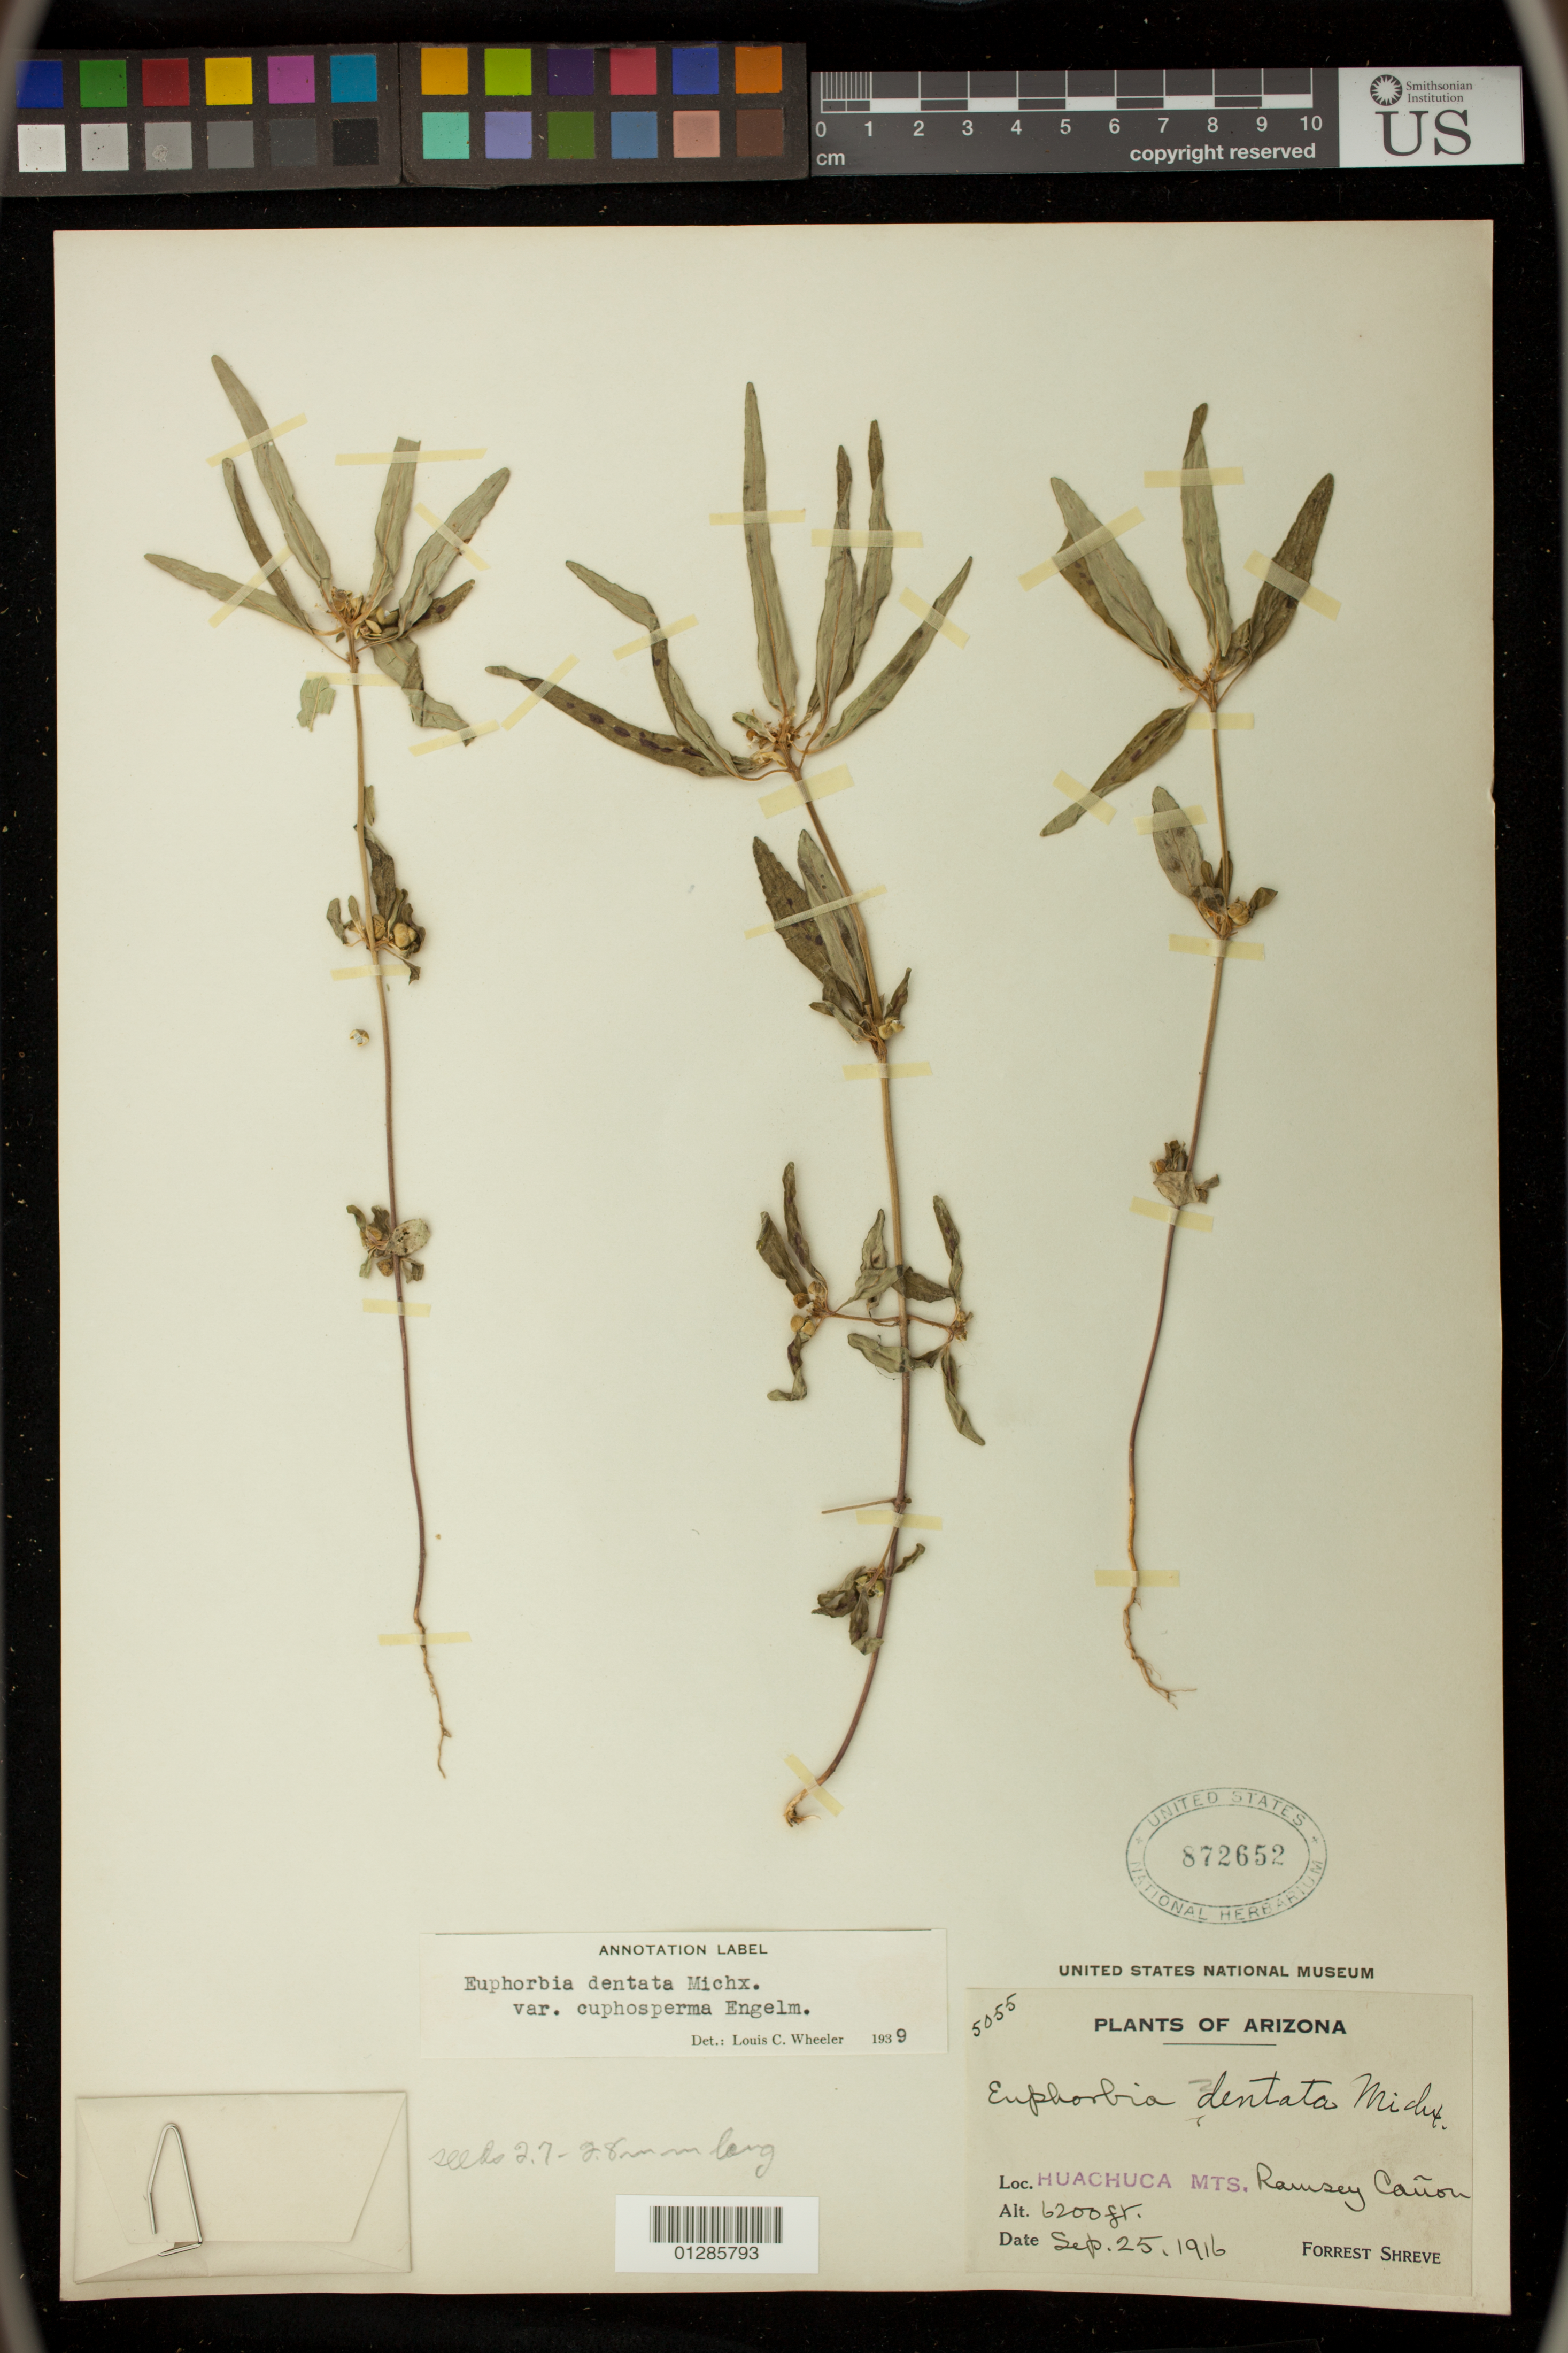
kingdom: Plantae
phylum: Tracheophyta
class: Magnoliopsida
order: Malpighiales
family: Euphorbiaceae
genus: Euphorbia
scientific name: Euphorbia dentata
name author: Michx.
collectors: F. Shreve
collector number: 5055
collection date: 1916-09-25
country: United States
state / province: Arizona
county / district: Cochise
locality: Huachuca Mts. Ramsey Canon.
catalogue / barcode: US 872652